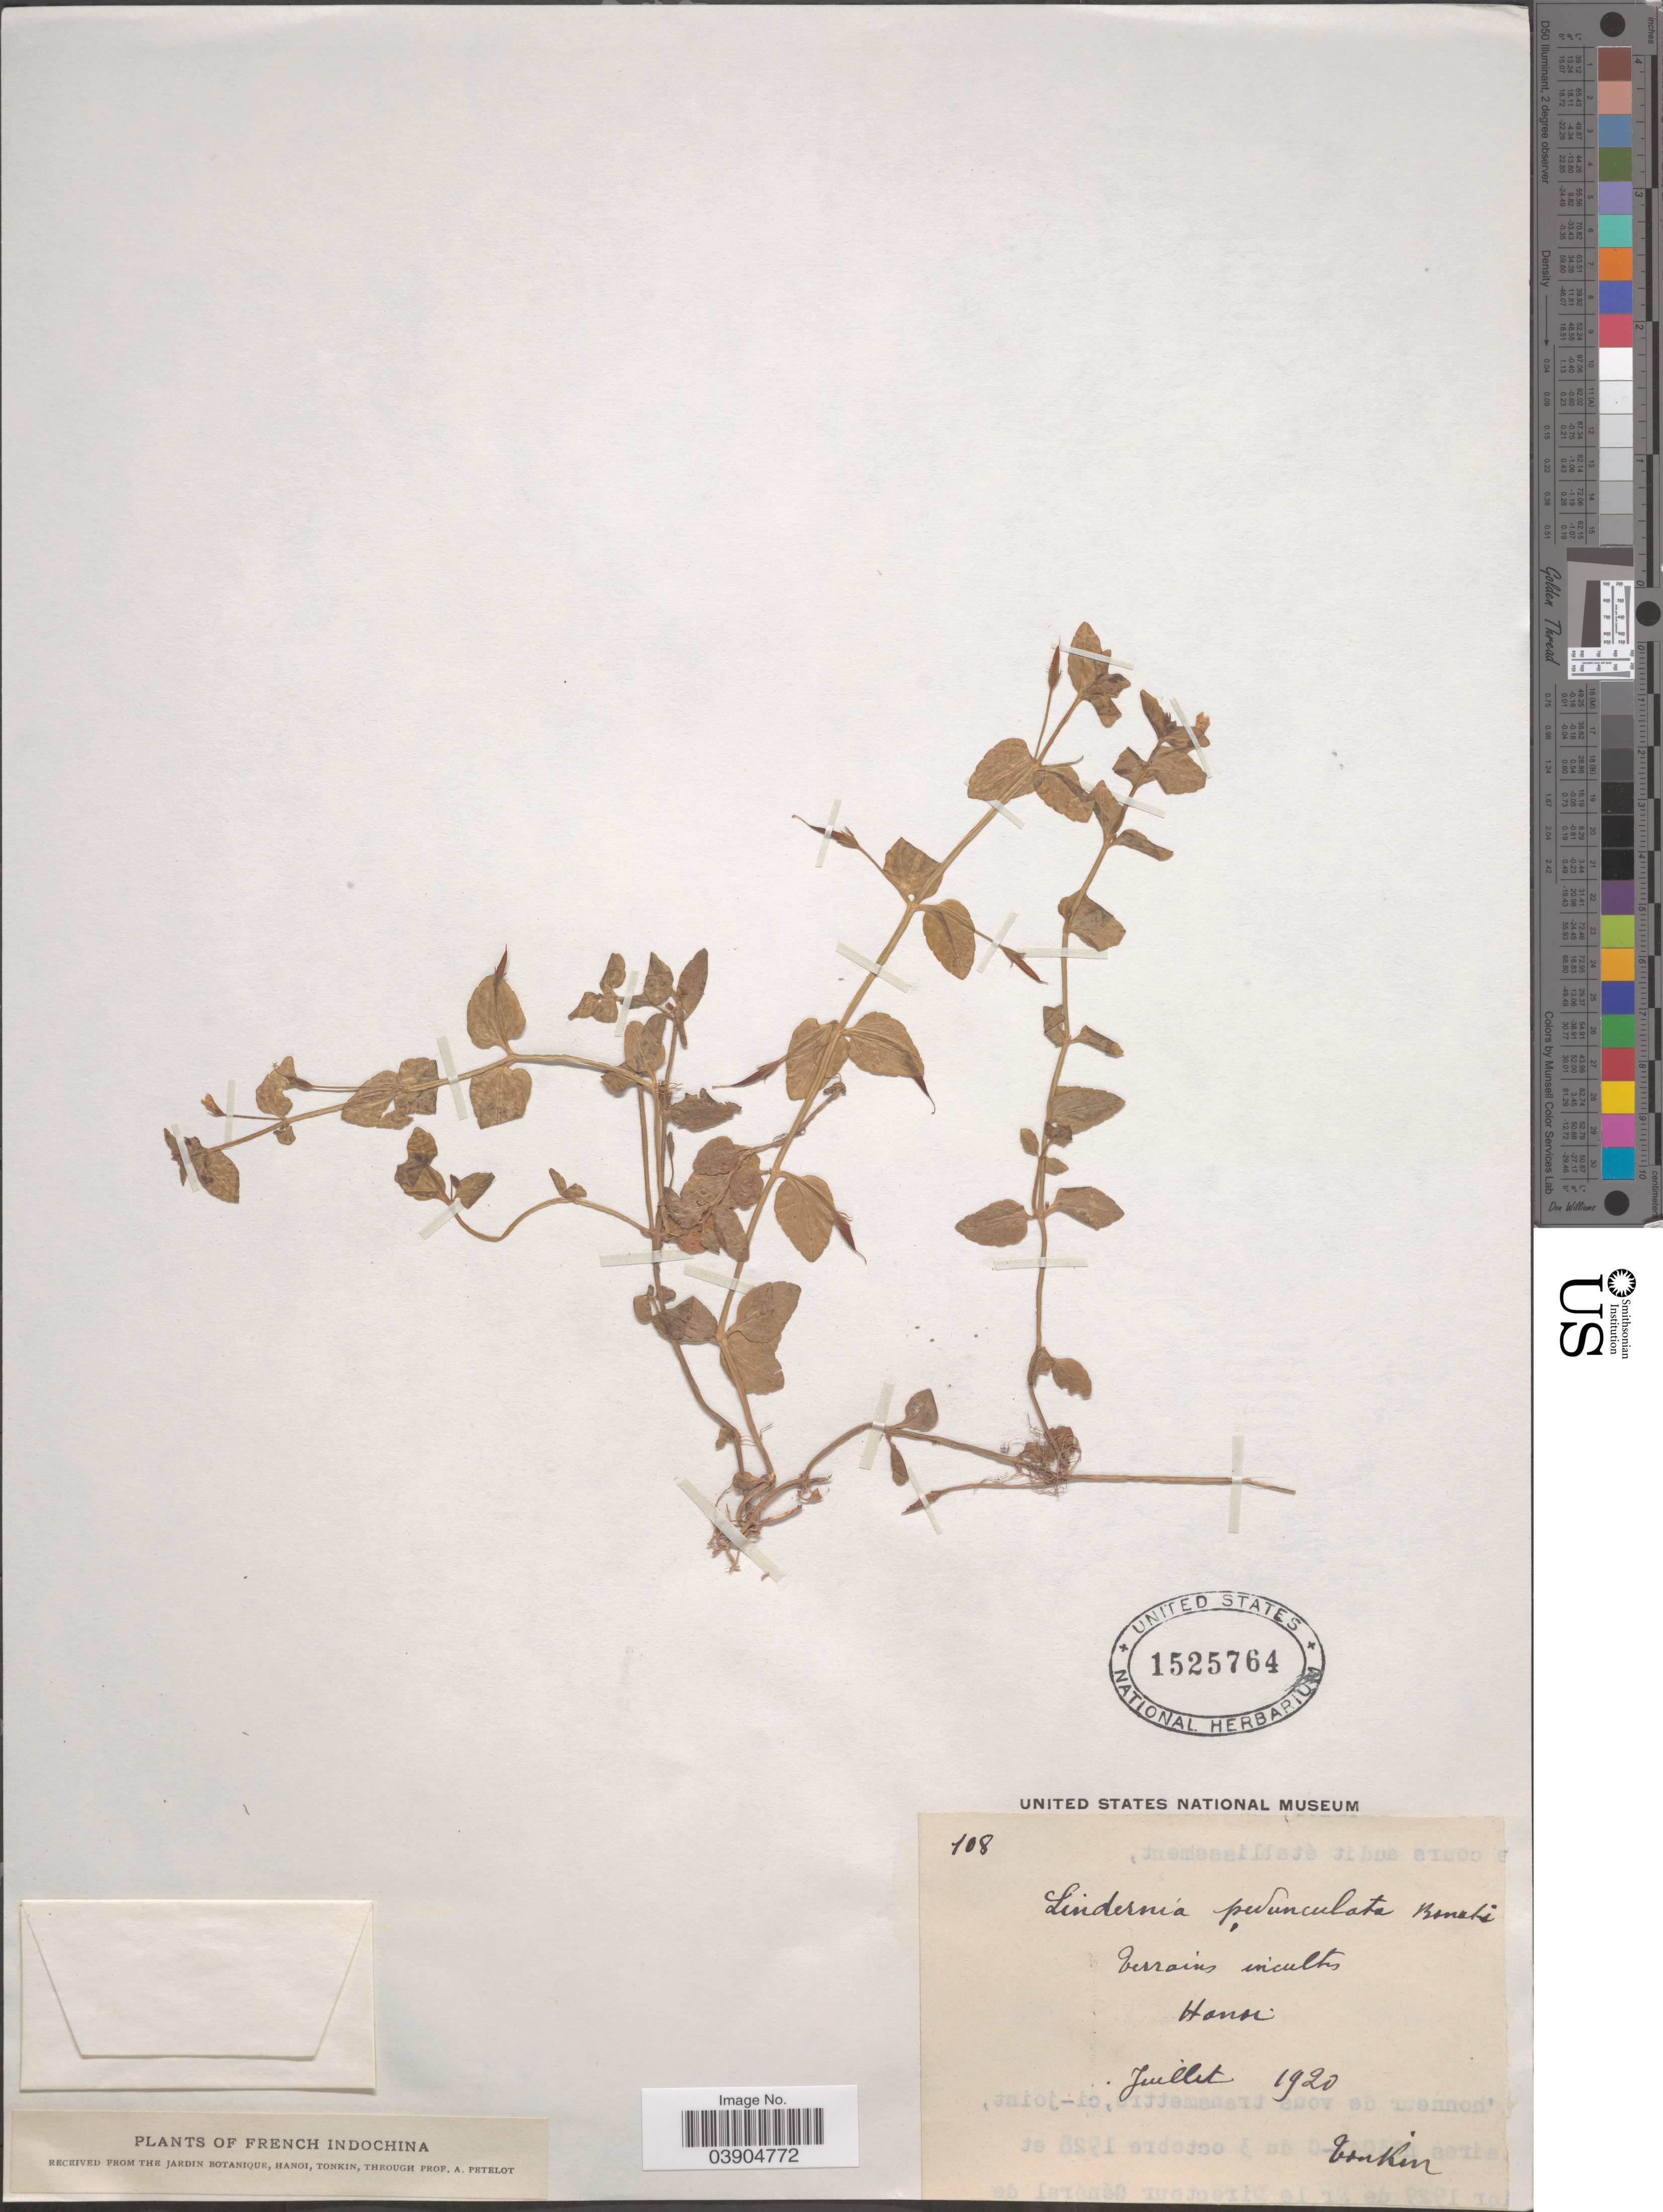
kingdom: Plantae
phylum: Tracheophyta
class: Magnoliopsida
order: Lamiales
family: Linderniaceae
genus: Lindernia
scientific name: Lindernia pedunculata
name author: Wettst.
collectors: P. A. Pételot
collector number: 108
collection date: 1920-07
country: Vietnam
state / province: Ha Noi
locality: French Indochina. Hanoi.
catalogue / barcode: US 1525764